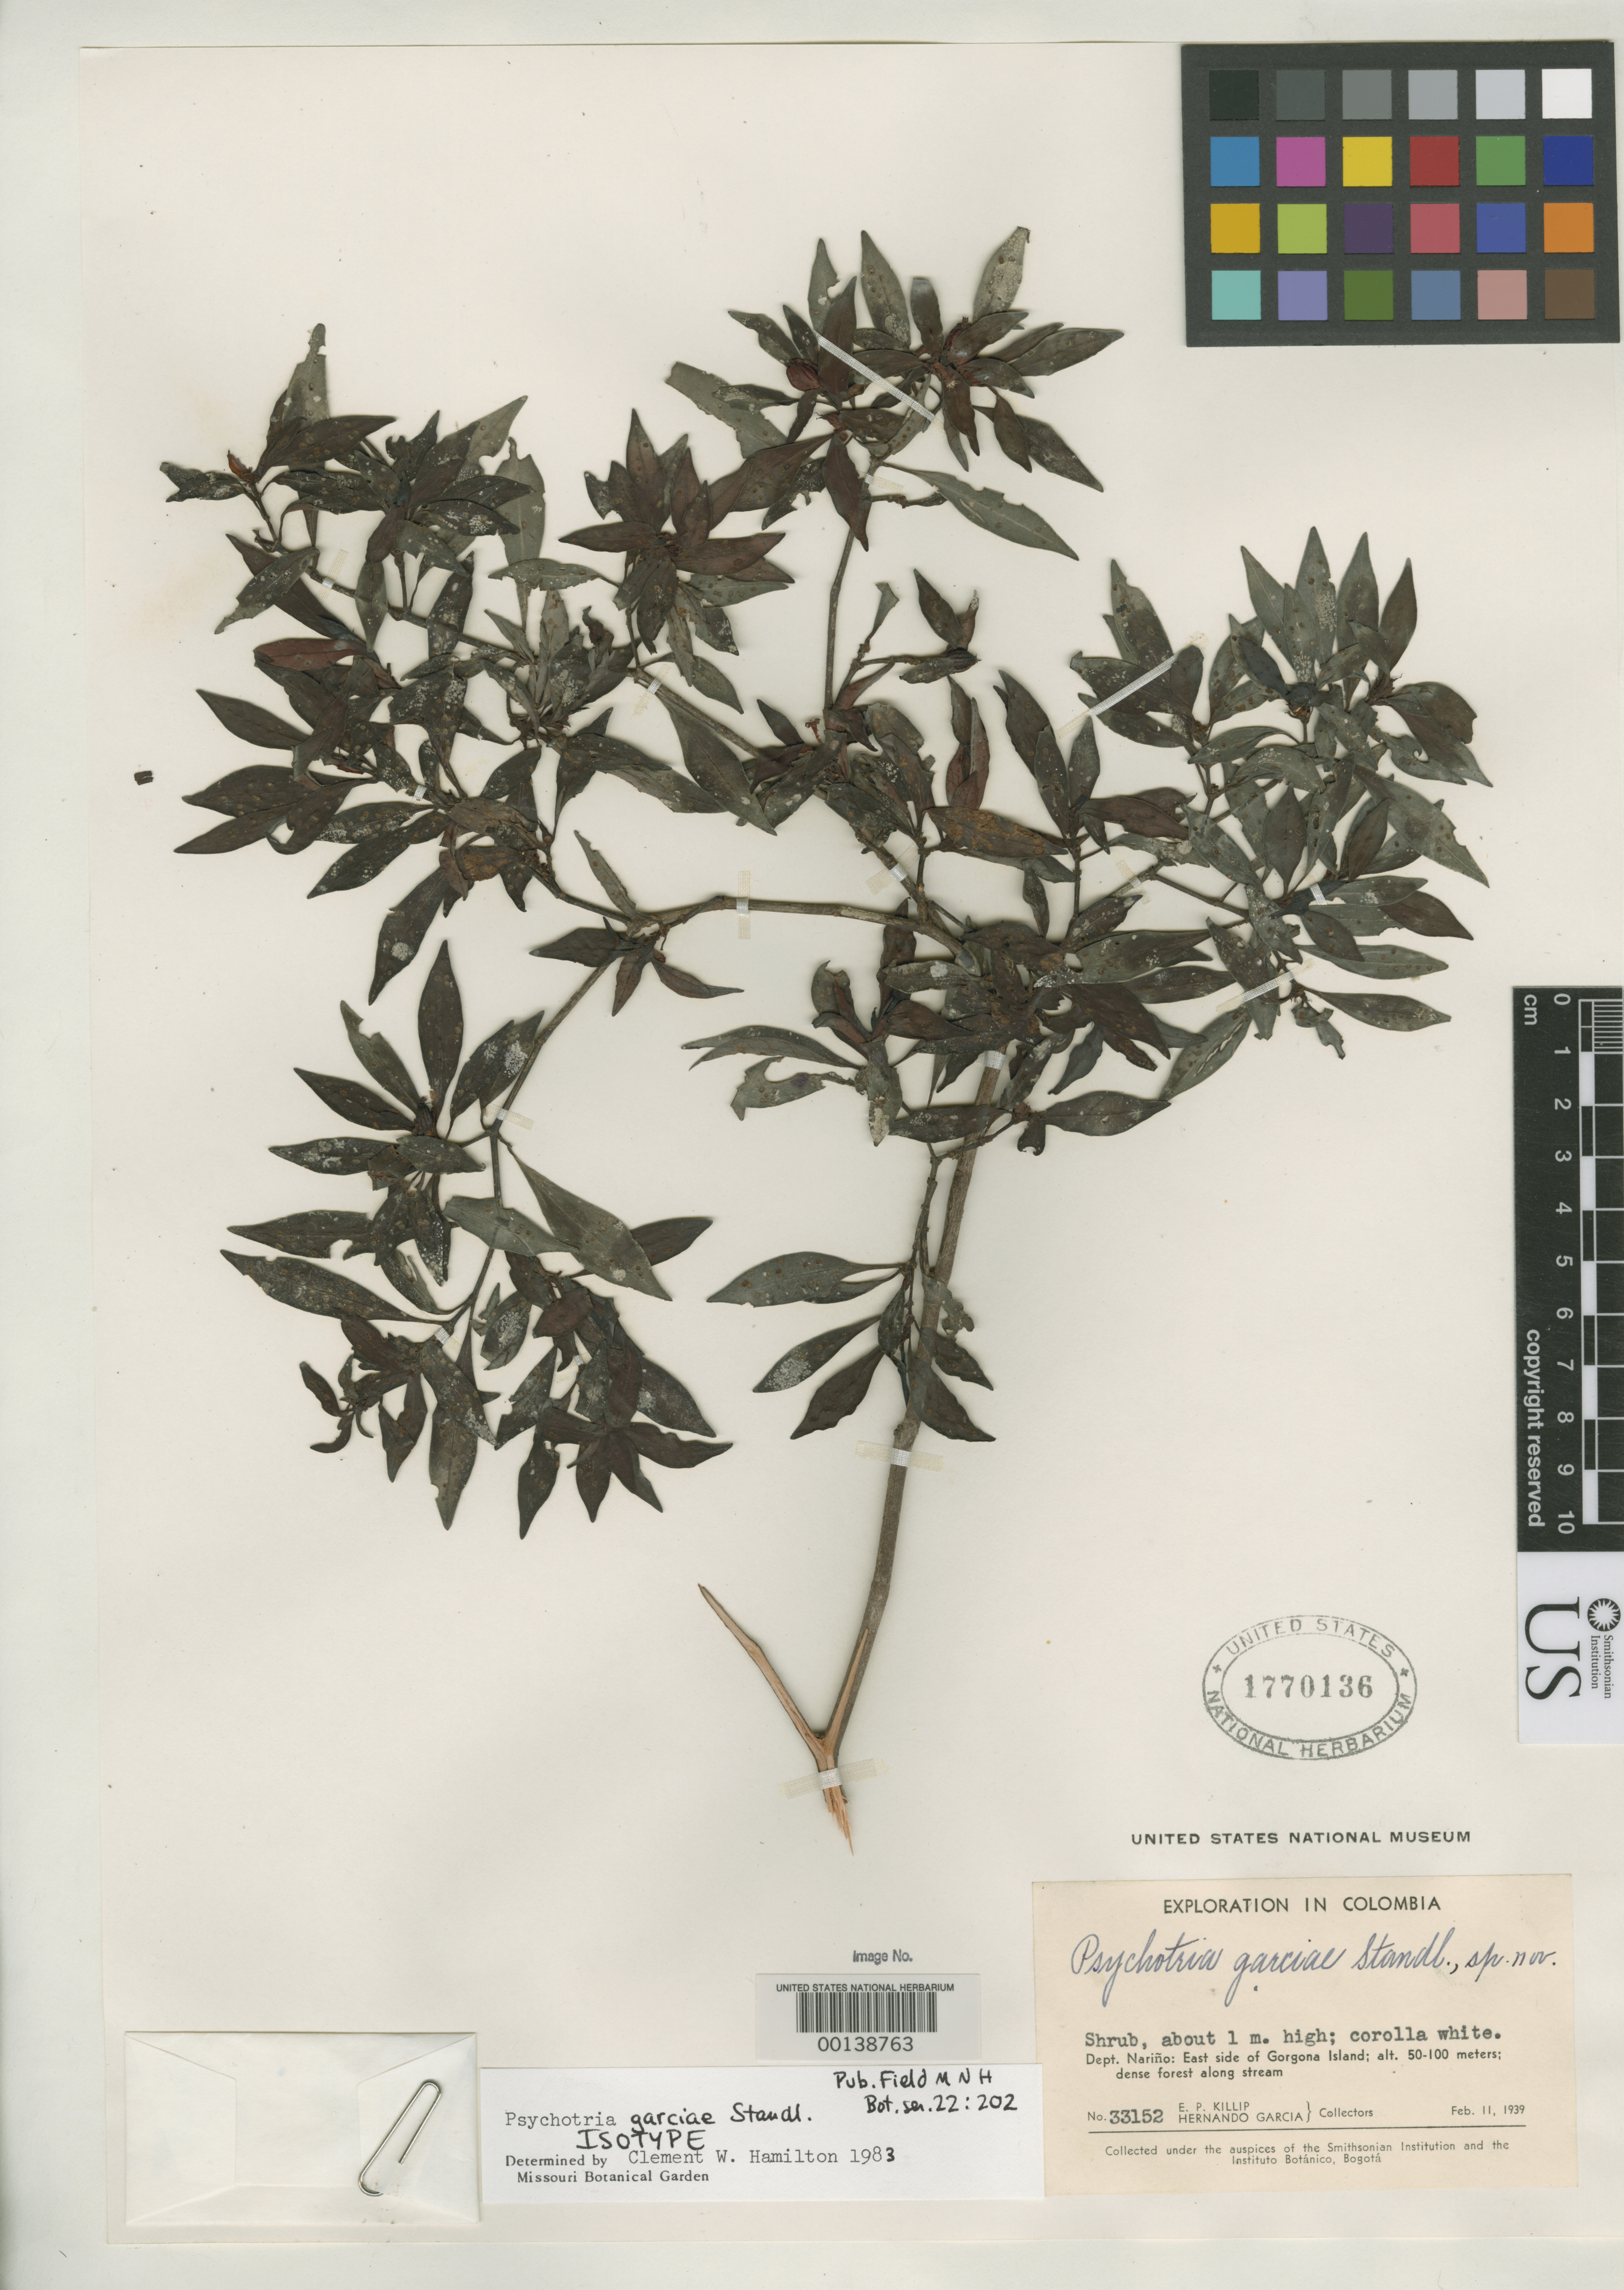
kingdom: Plantae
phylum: Tracheophyta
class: Magnoliopsida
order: Gentianales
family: Rubiaceae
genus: Psychotria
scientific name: Psychotria garciae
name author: Standl.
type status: Isotype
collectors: E. P. Killip & H. García Barriga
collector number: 33152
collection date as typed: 11 Feb 1939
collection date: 1939-02-11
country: Colombia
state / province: Nariño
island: Gorgona Island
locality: Eastern Gorgona Island.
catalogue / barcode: US 1770136